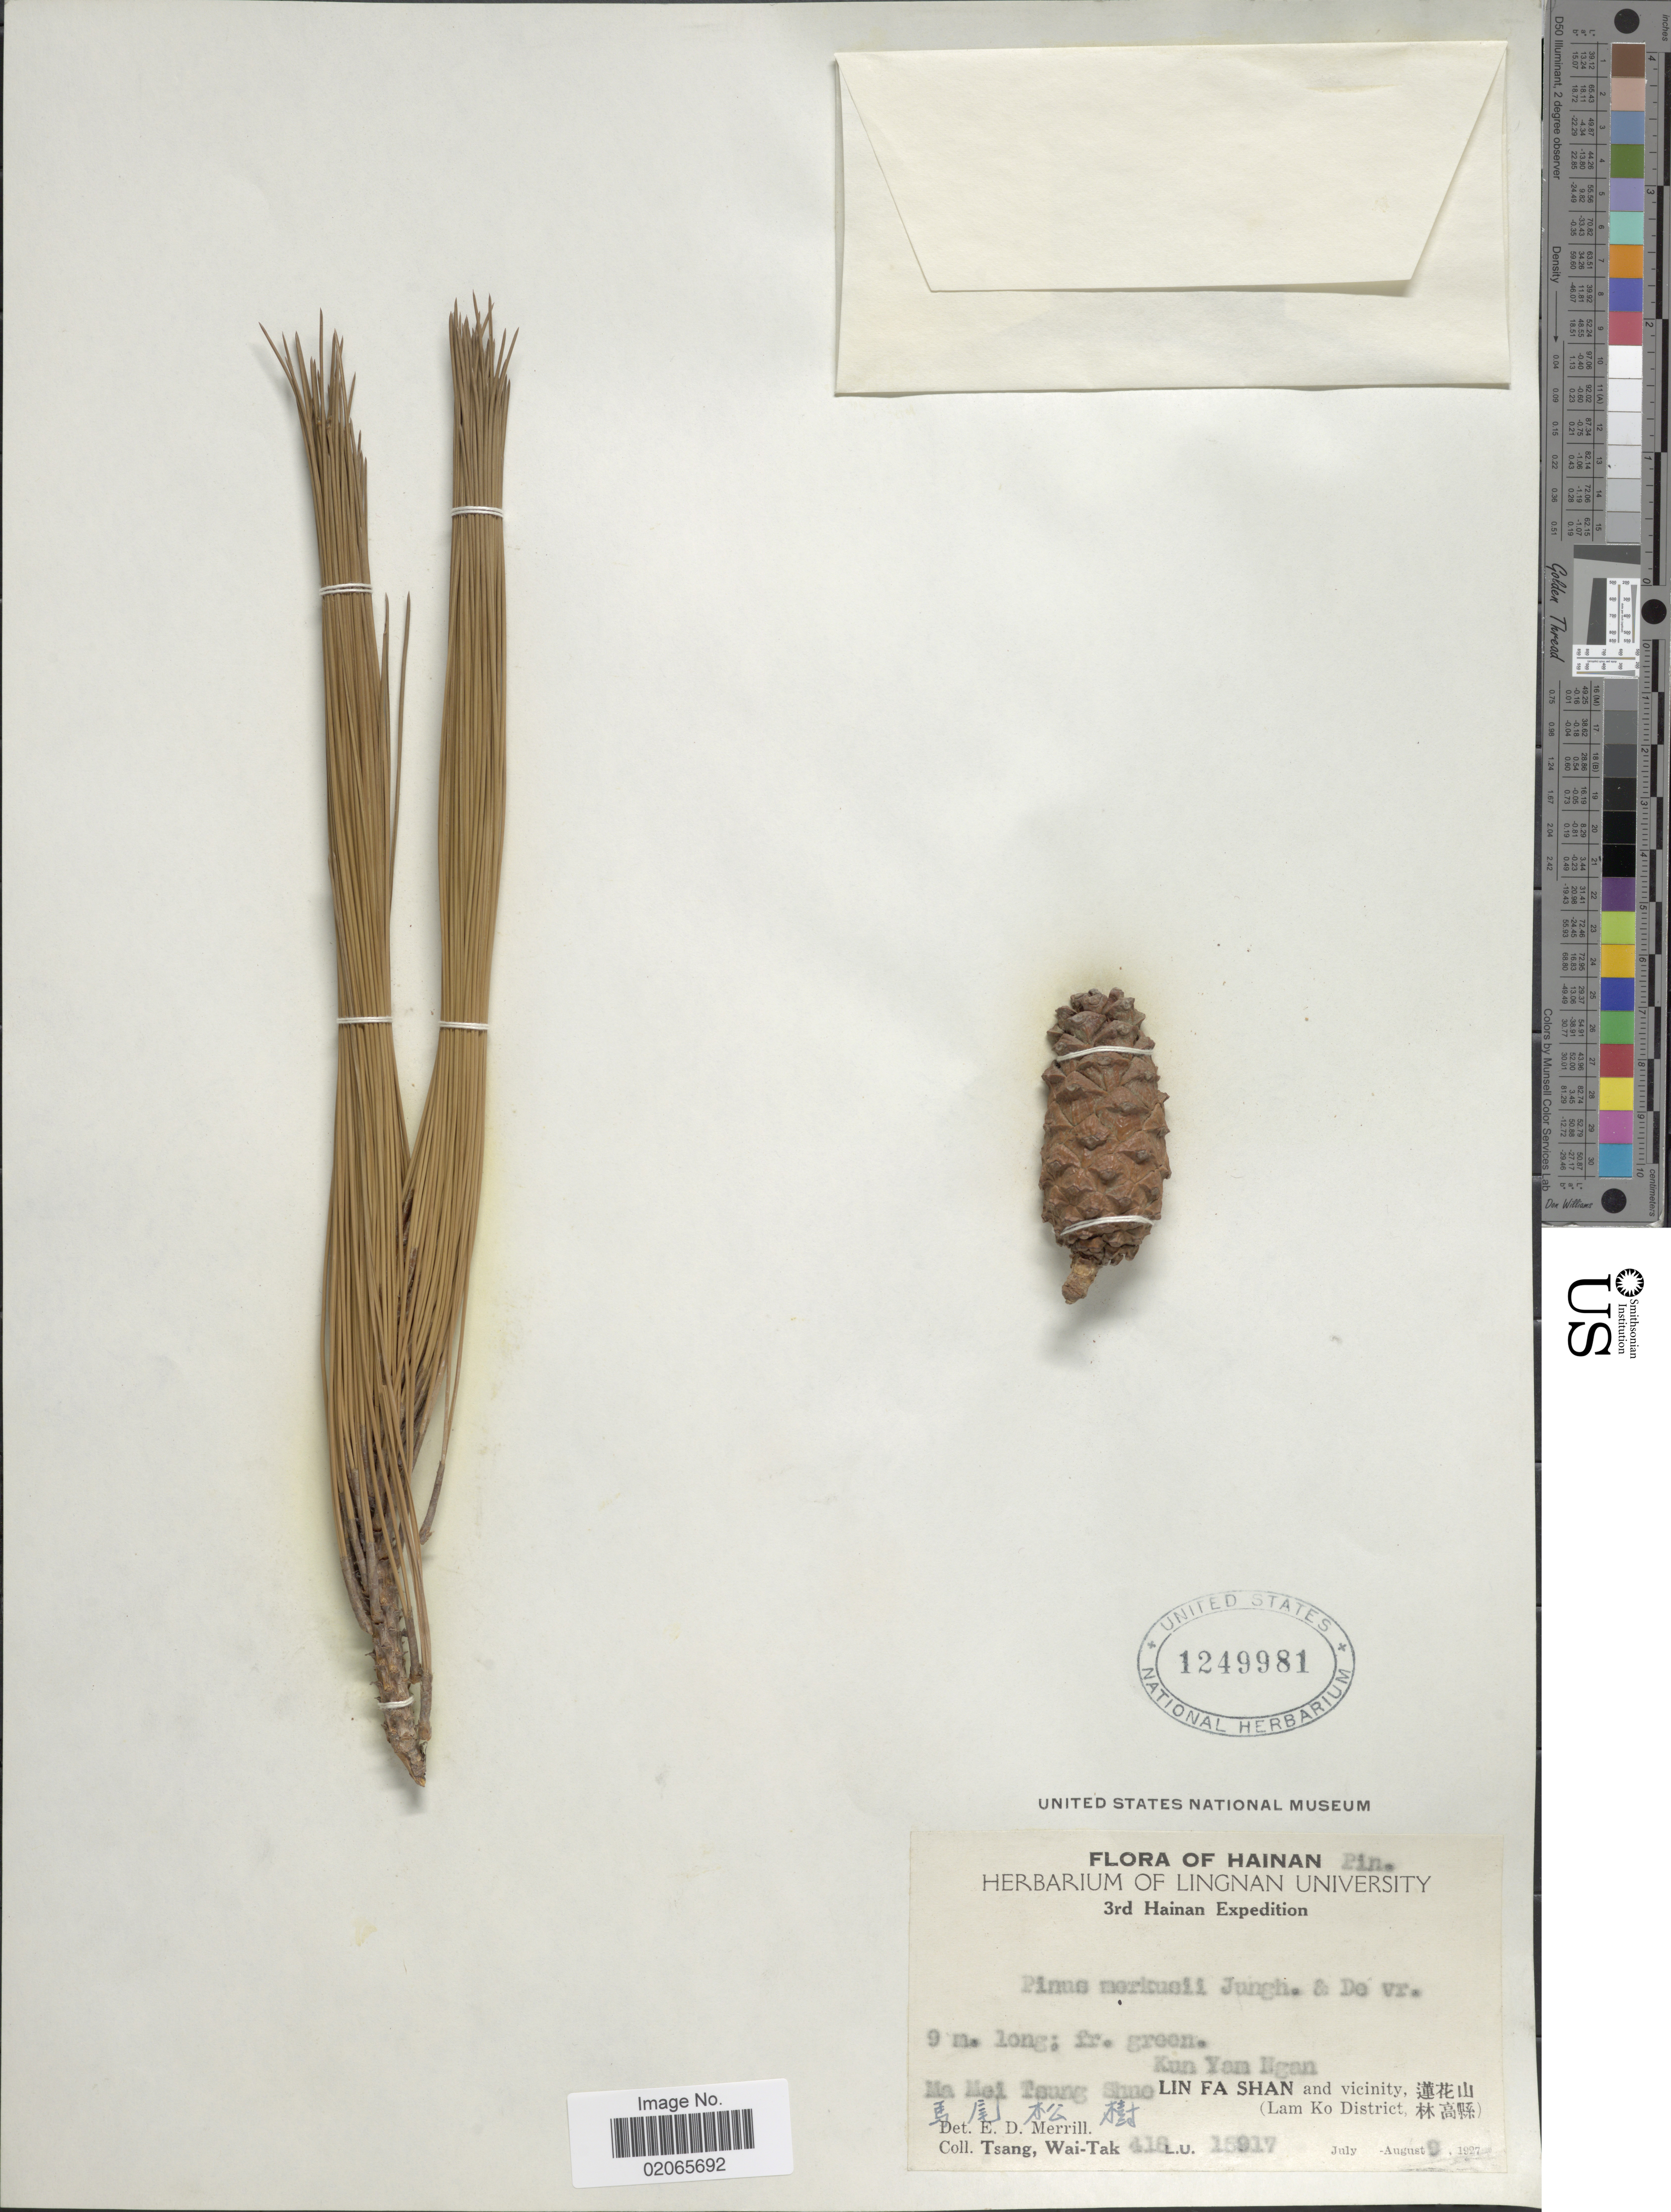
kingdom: Plantae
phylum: Tracheophyta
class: Pinopsida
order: Pinales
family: Pinaceae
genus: Pinus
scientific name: Pinus merkusii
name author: Jungh. & DeVries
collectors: W. T. Tsang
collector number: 418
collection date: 1927-08-09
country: China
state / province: Hainan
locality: Kun Yam Ngan, Ma Mei Taung Shno, Lin Fa Shan and vicinity (Lam Ko District)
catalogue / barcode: US 1249981